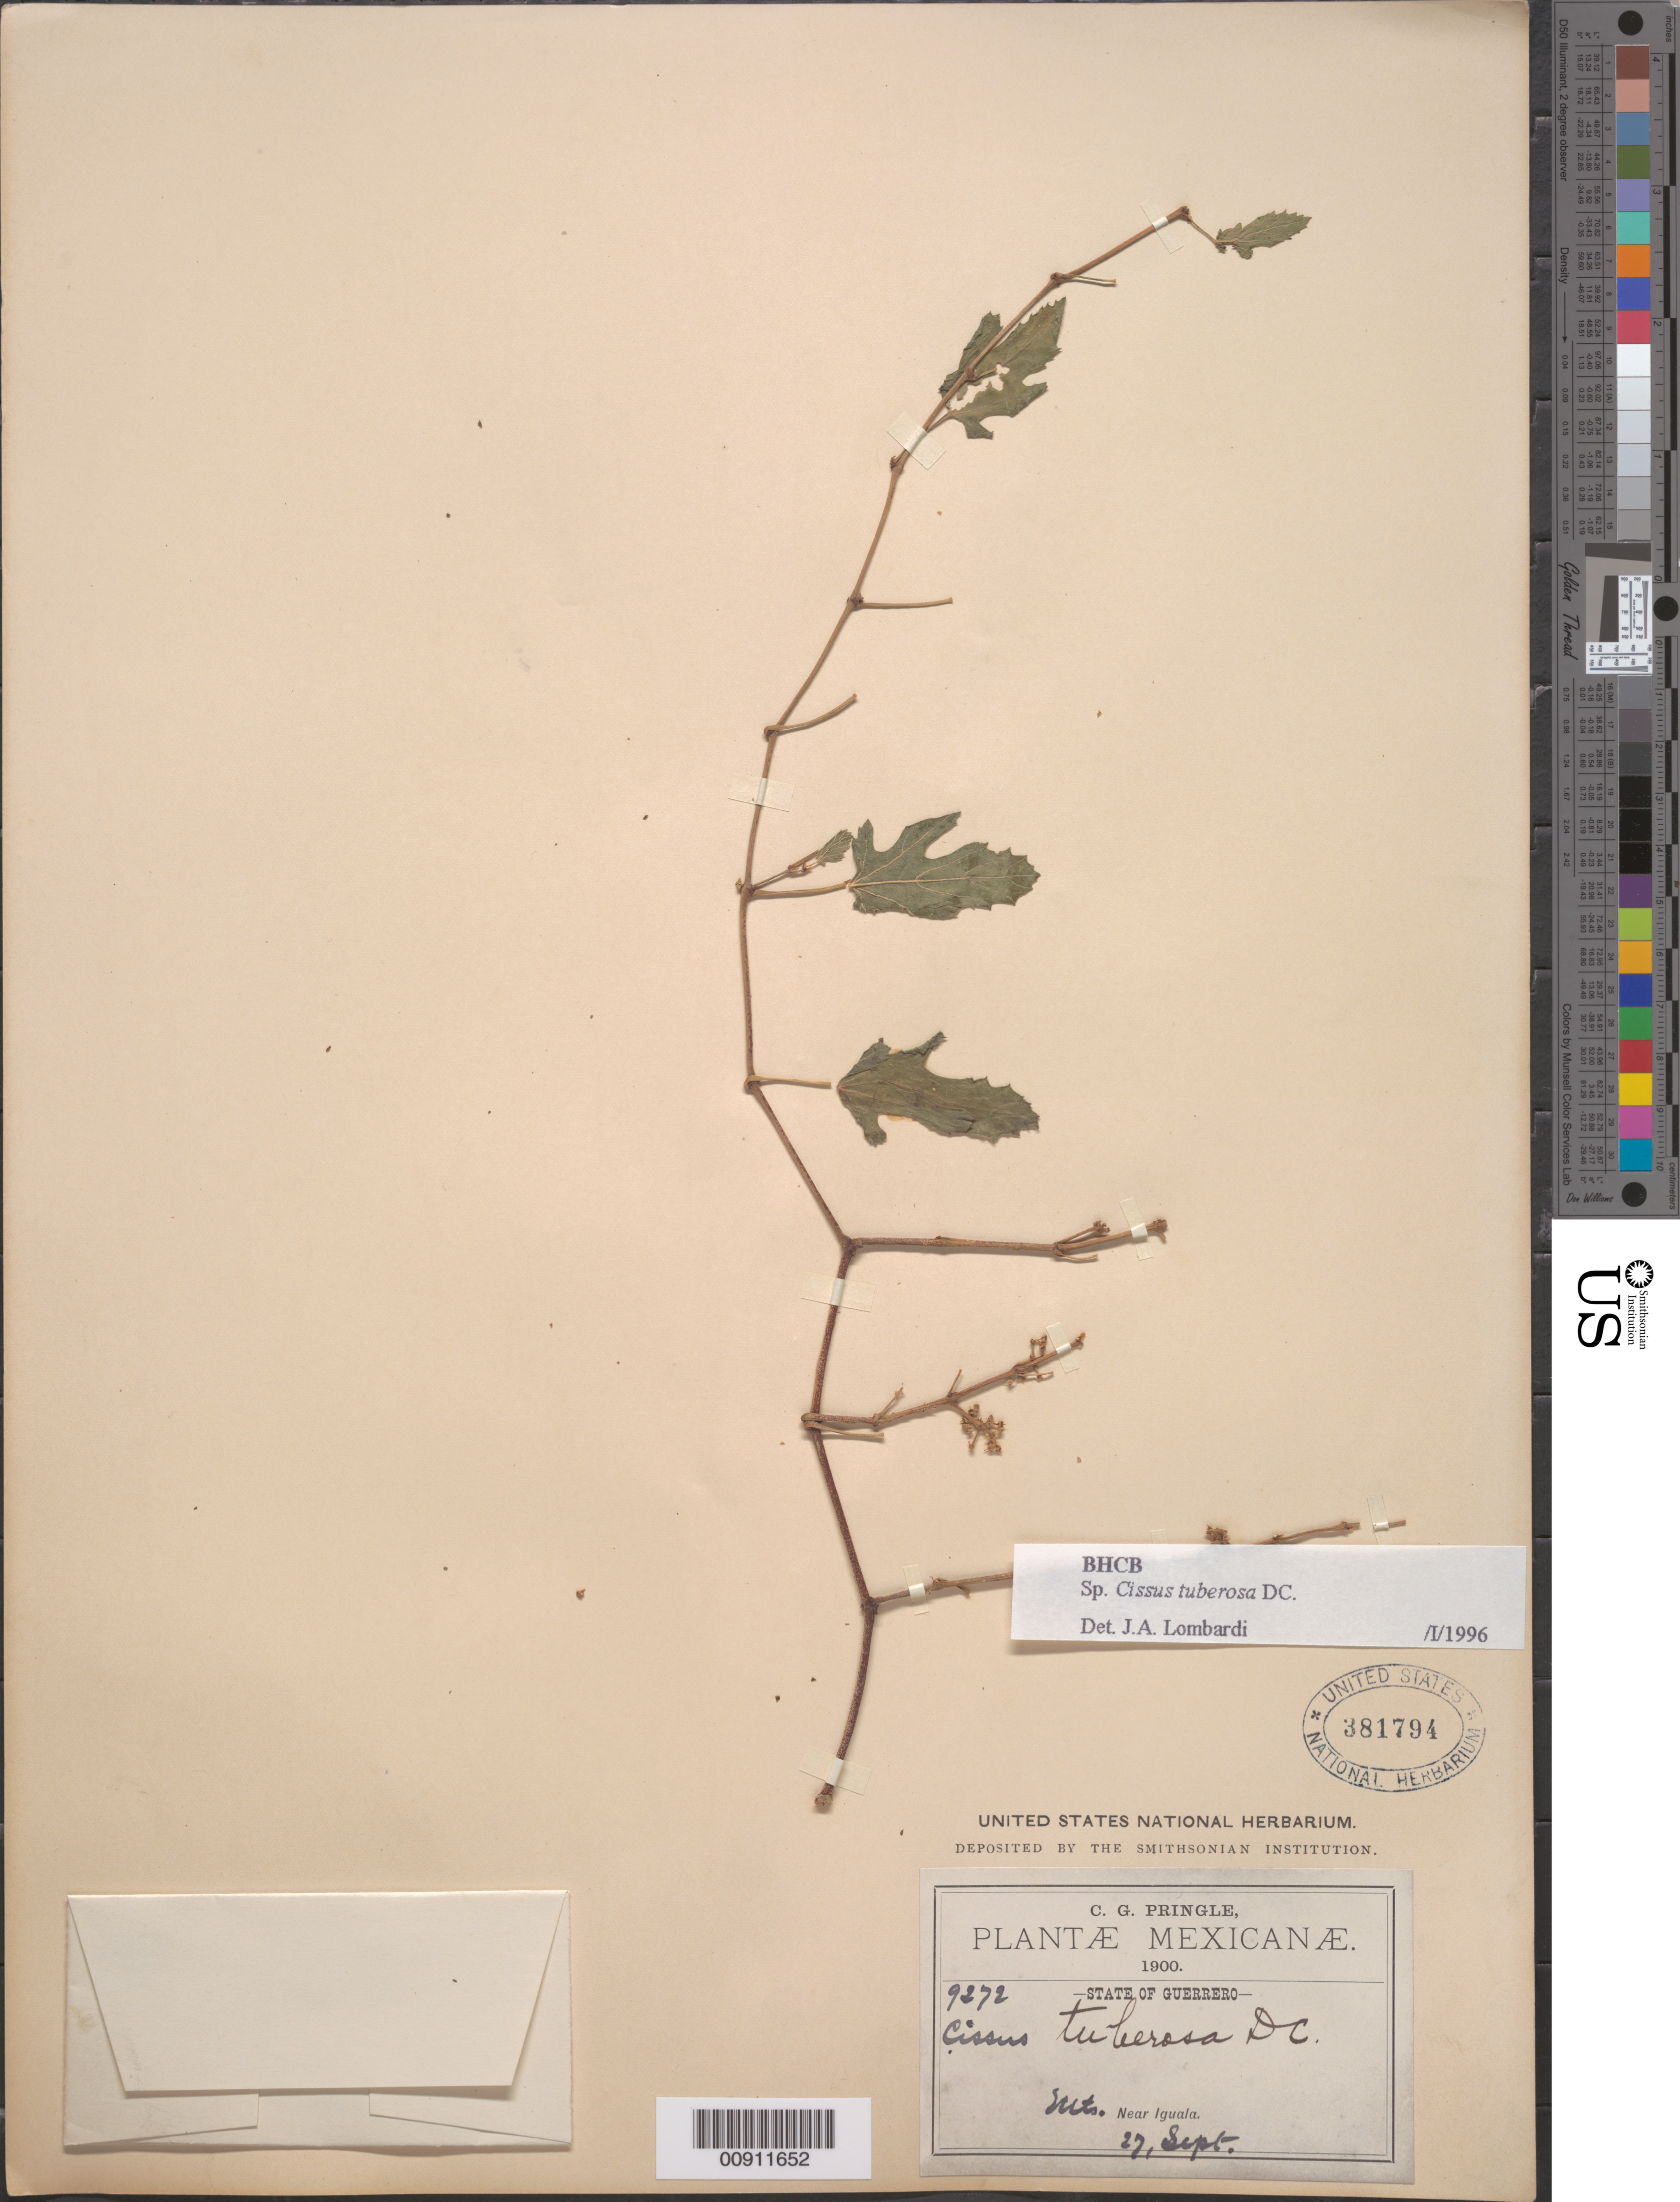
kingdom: Plantae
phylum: Tracheophyta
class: Magnoliopsida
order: Vitales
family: Vitaceae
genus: Cissus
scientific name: Cissus tuberosa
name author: Moc. & Sessé ex DC.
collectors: C. G. Pringle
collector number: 9272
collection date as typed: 27 Sep 1900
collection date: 1900-09-27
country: Mexico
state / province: Guerrero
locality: Mts. near Iguala, Guerrero.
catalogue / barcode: US 381794